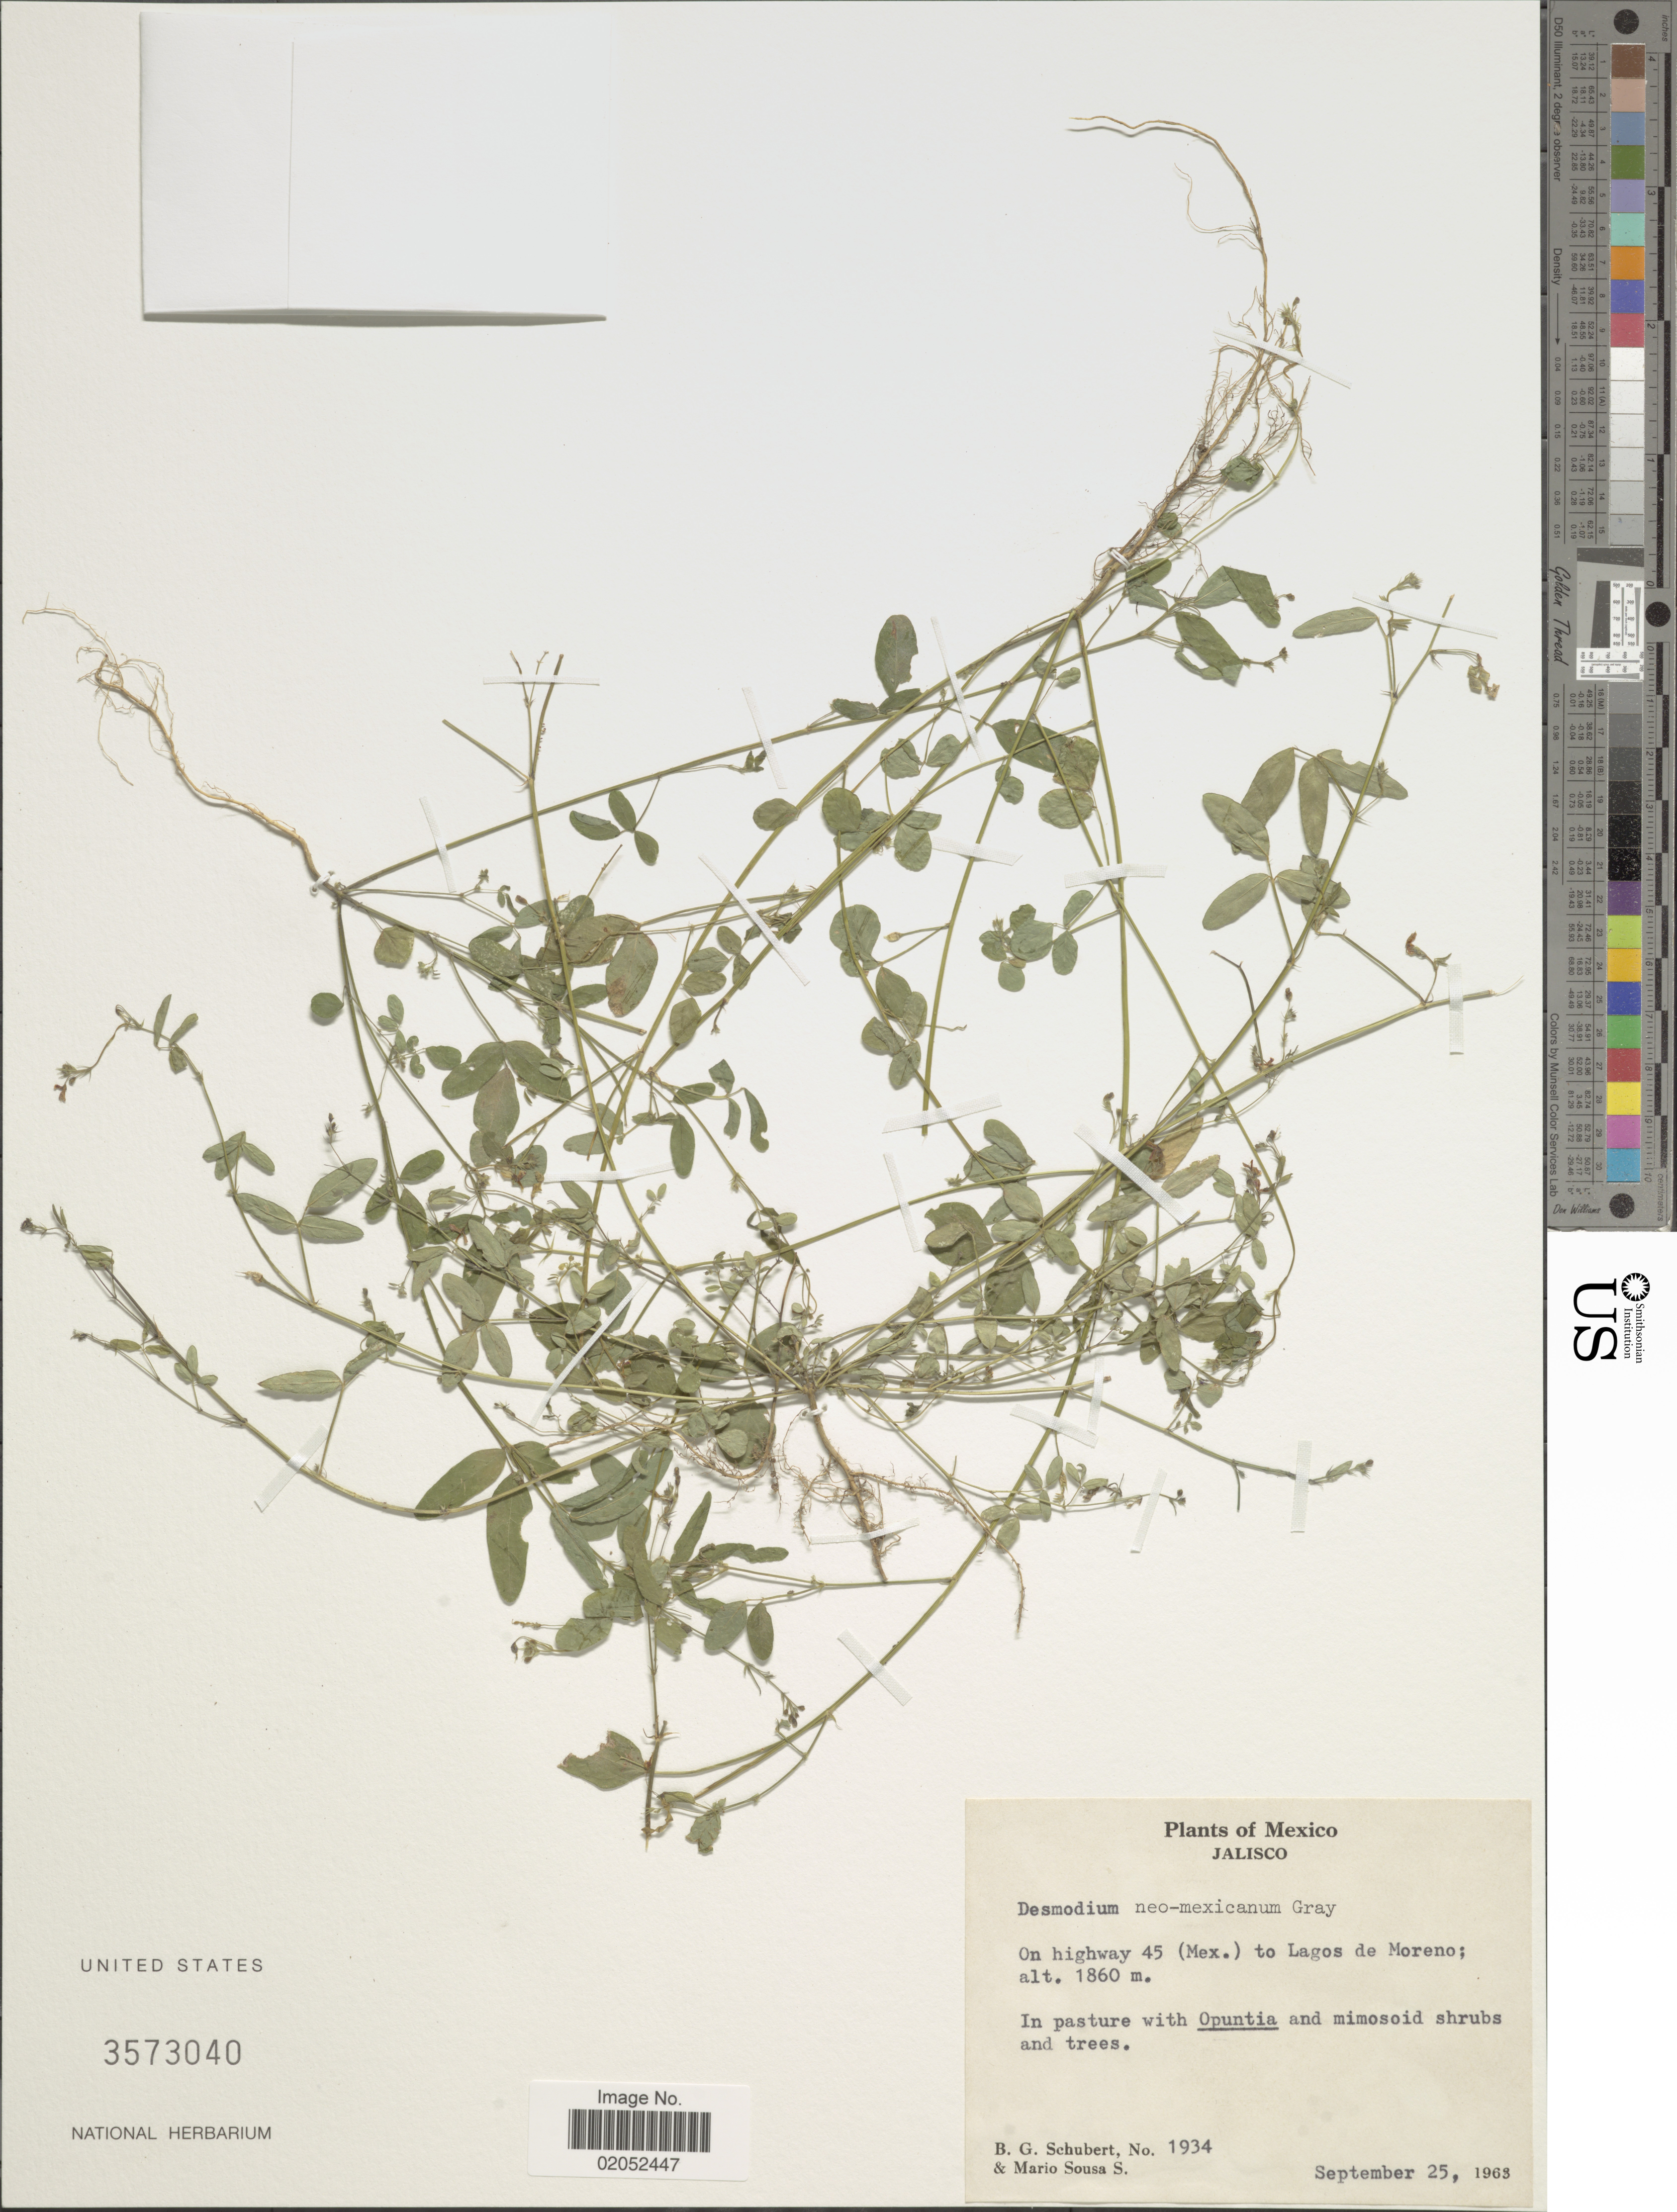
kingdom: Plantae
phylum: Tracheophyta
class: Magnoliopsida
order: Fabales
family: Fabaceae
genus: Desmodium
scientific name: Desmodium neomexicanum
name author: A. Gray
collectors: B. Schubert & M. Sousa S.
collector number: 1934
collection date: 1963-09-25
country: Mexico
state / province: Jalisco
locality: Mexico Jalisco, On highway 45 (Mex.) to Lagos de Moreno.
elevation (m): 1860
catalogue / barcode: US 3573040